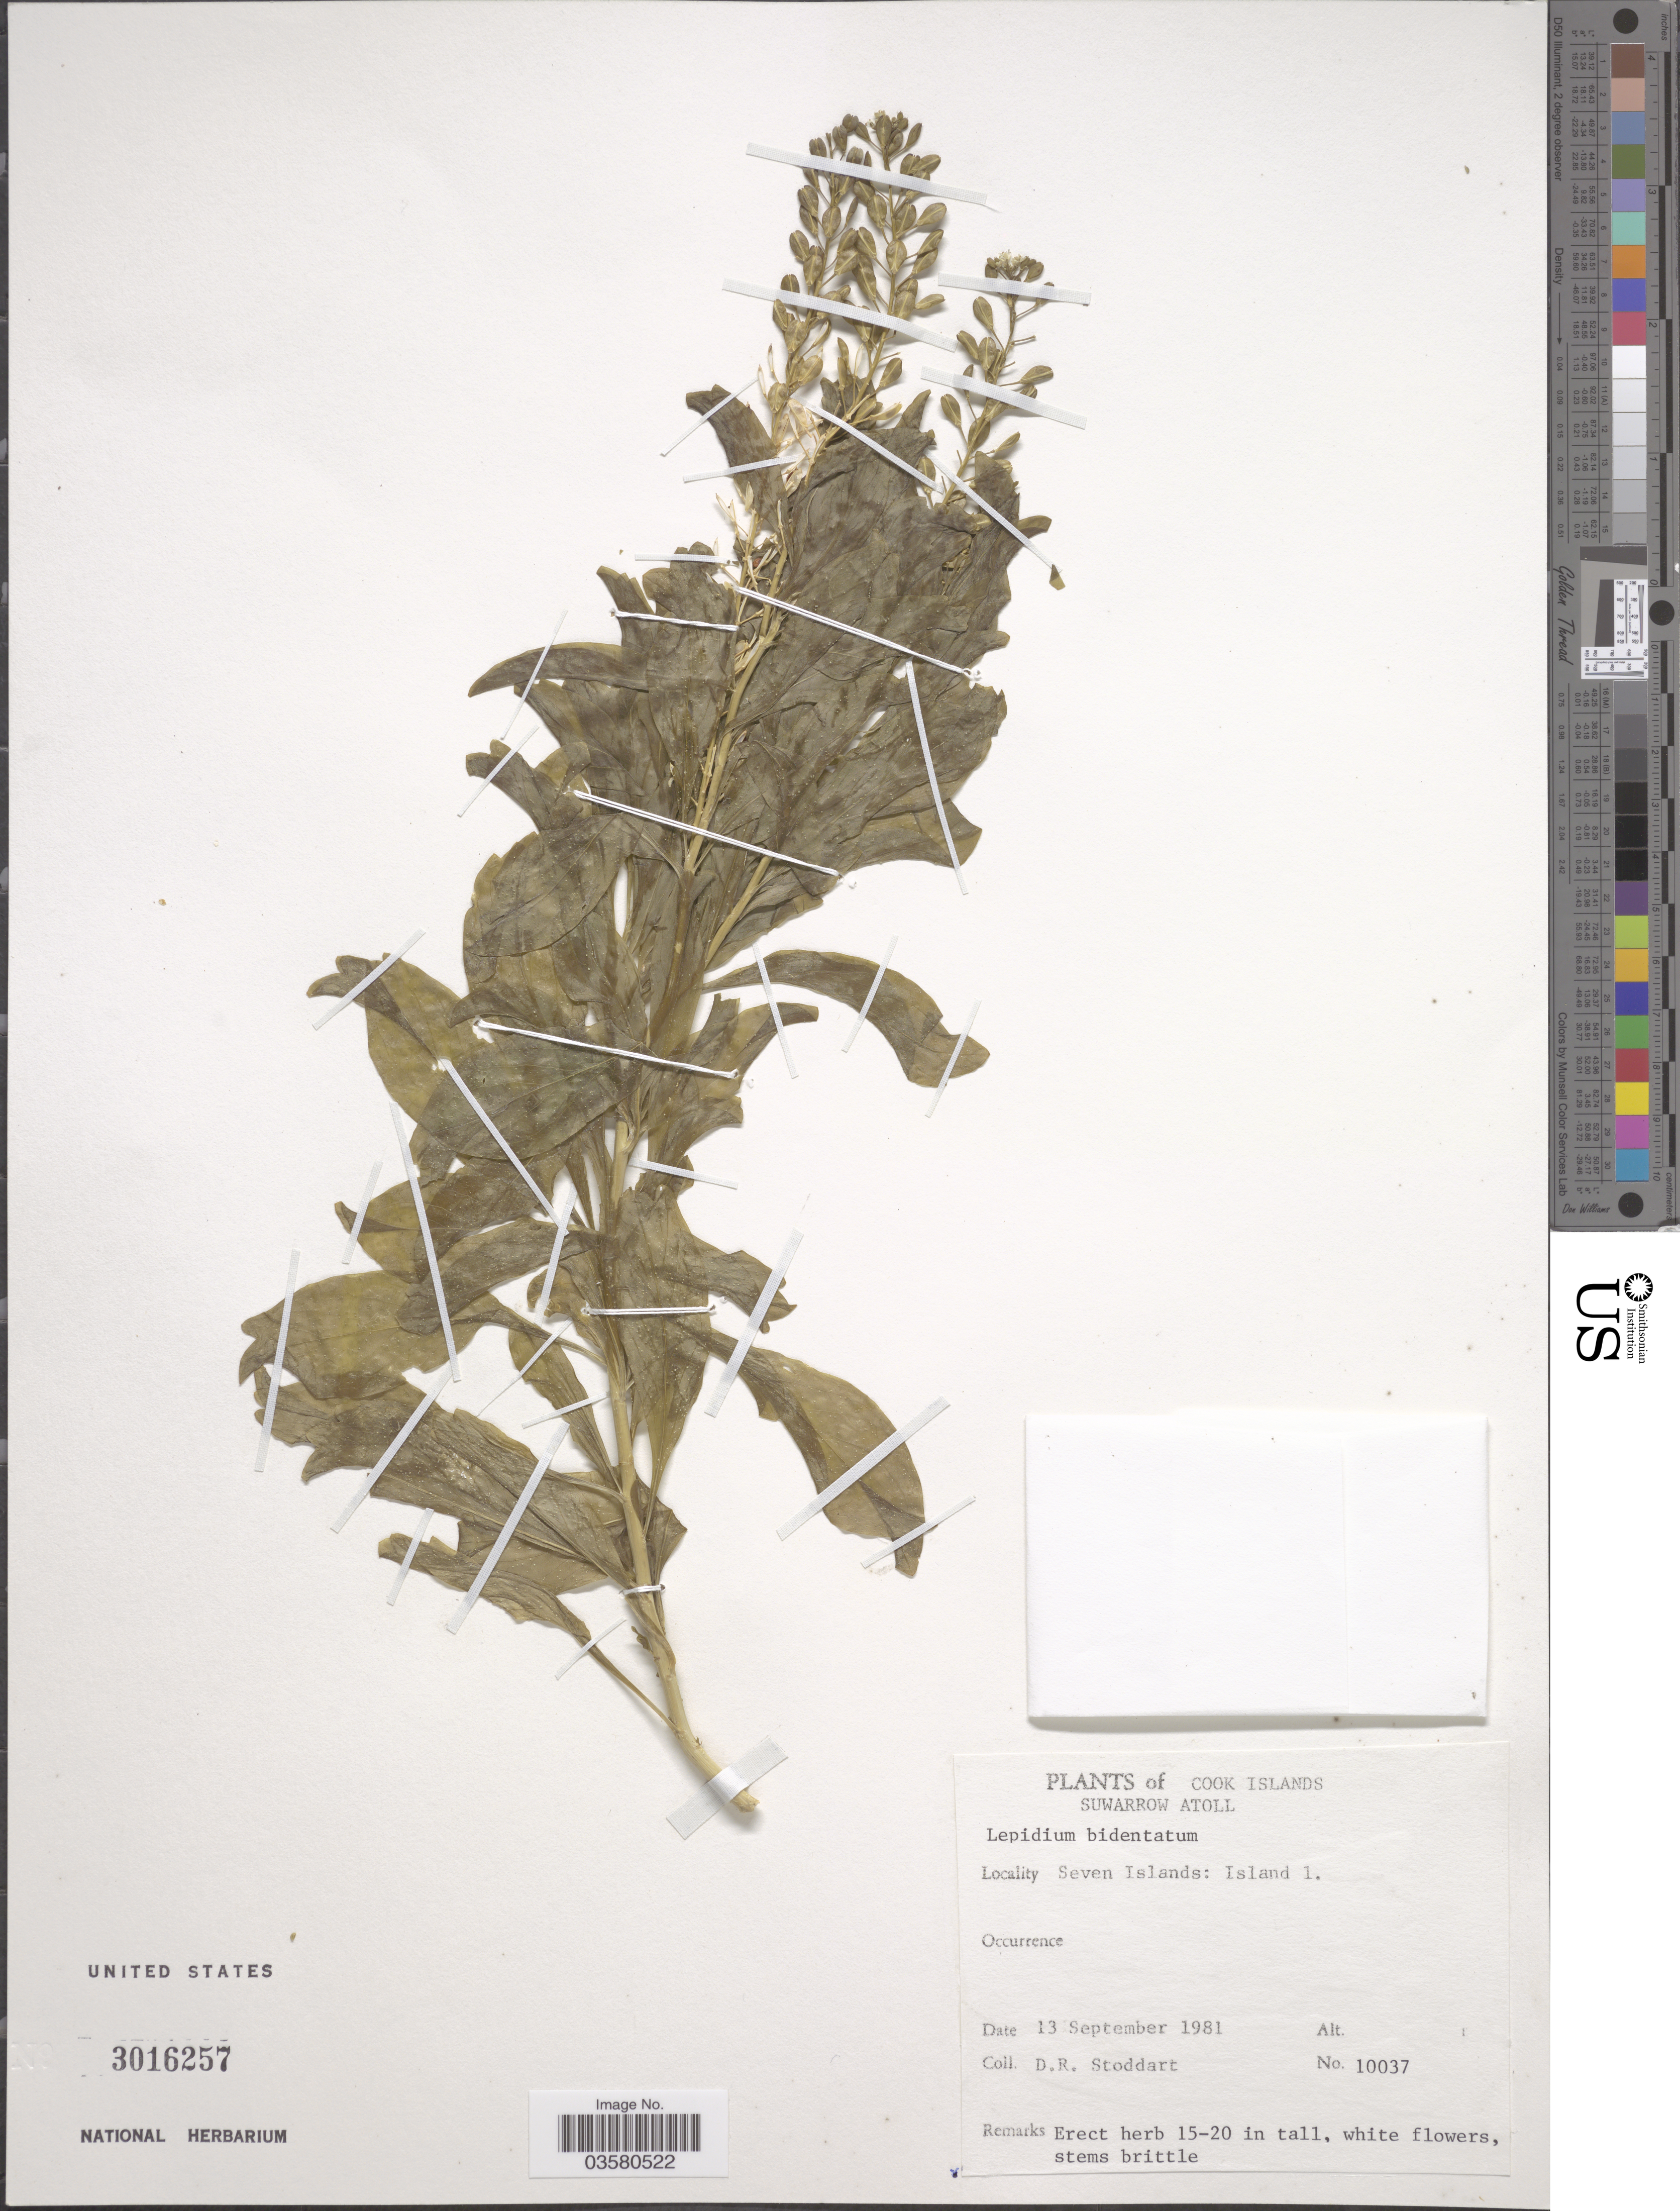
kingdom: Plantae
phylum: Tracheophyta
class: Magnoliopsida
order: Brassicales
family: Brassicaceae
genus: Lepidium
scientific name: Lepidium bidentatum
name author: Montin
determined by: Al-Shehbaz, I. A., (MO), Missouri Botanical Garden (UNITED STATES)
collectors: D. R. Stoddart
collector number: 10037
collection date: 1981-09-13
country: Cook Islands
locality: Suwarrow Atoll. Seven Islands: Island 1.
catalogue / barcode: US 3016257